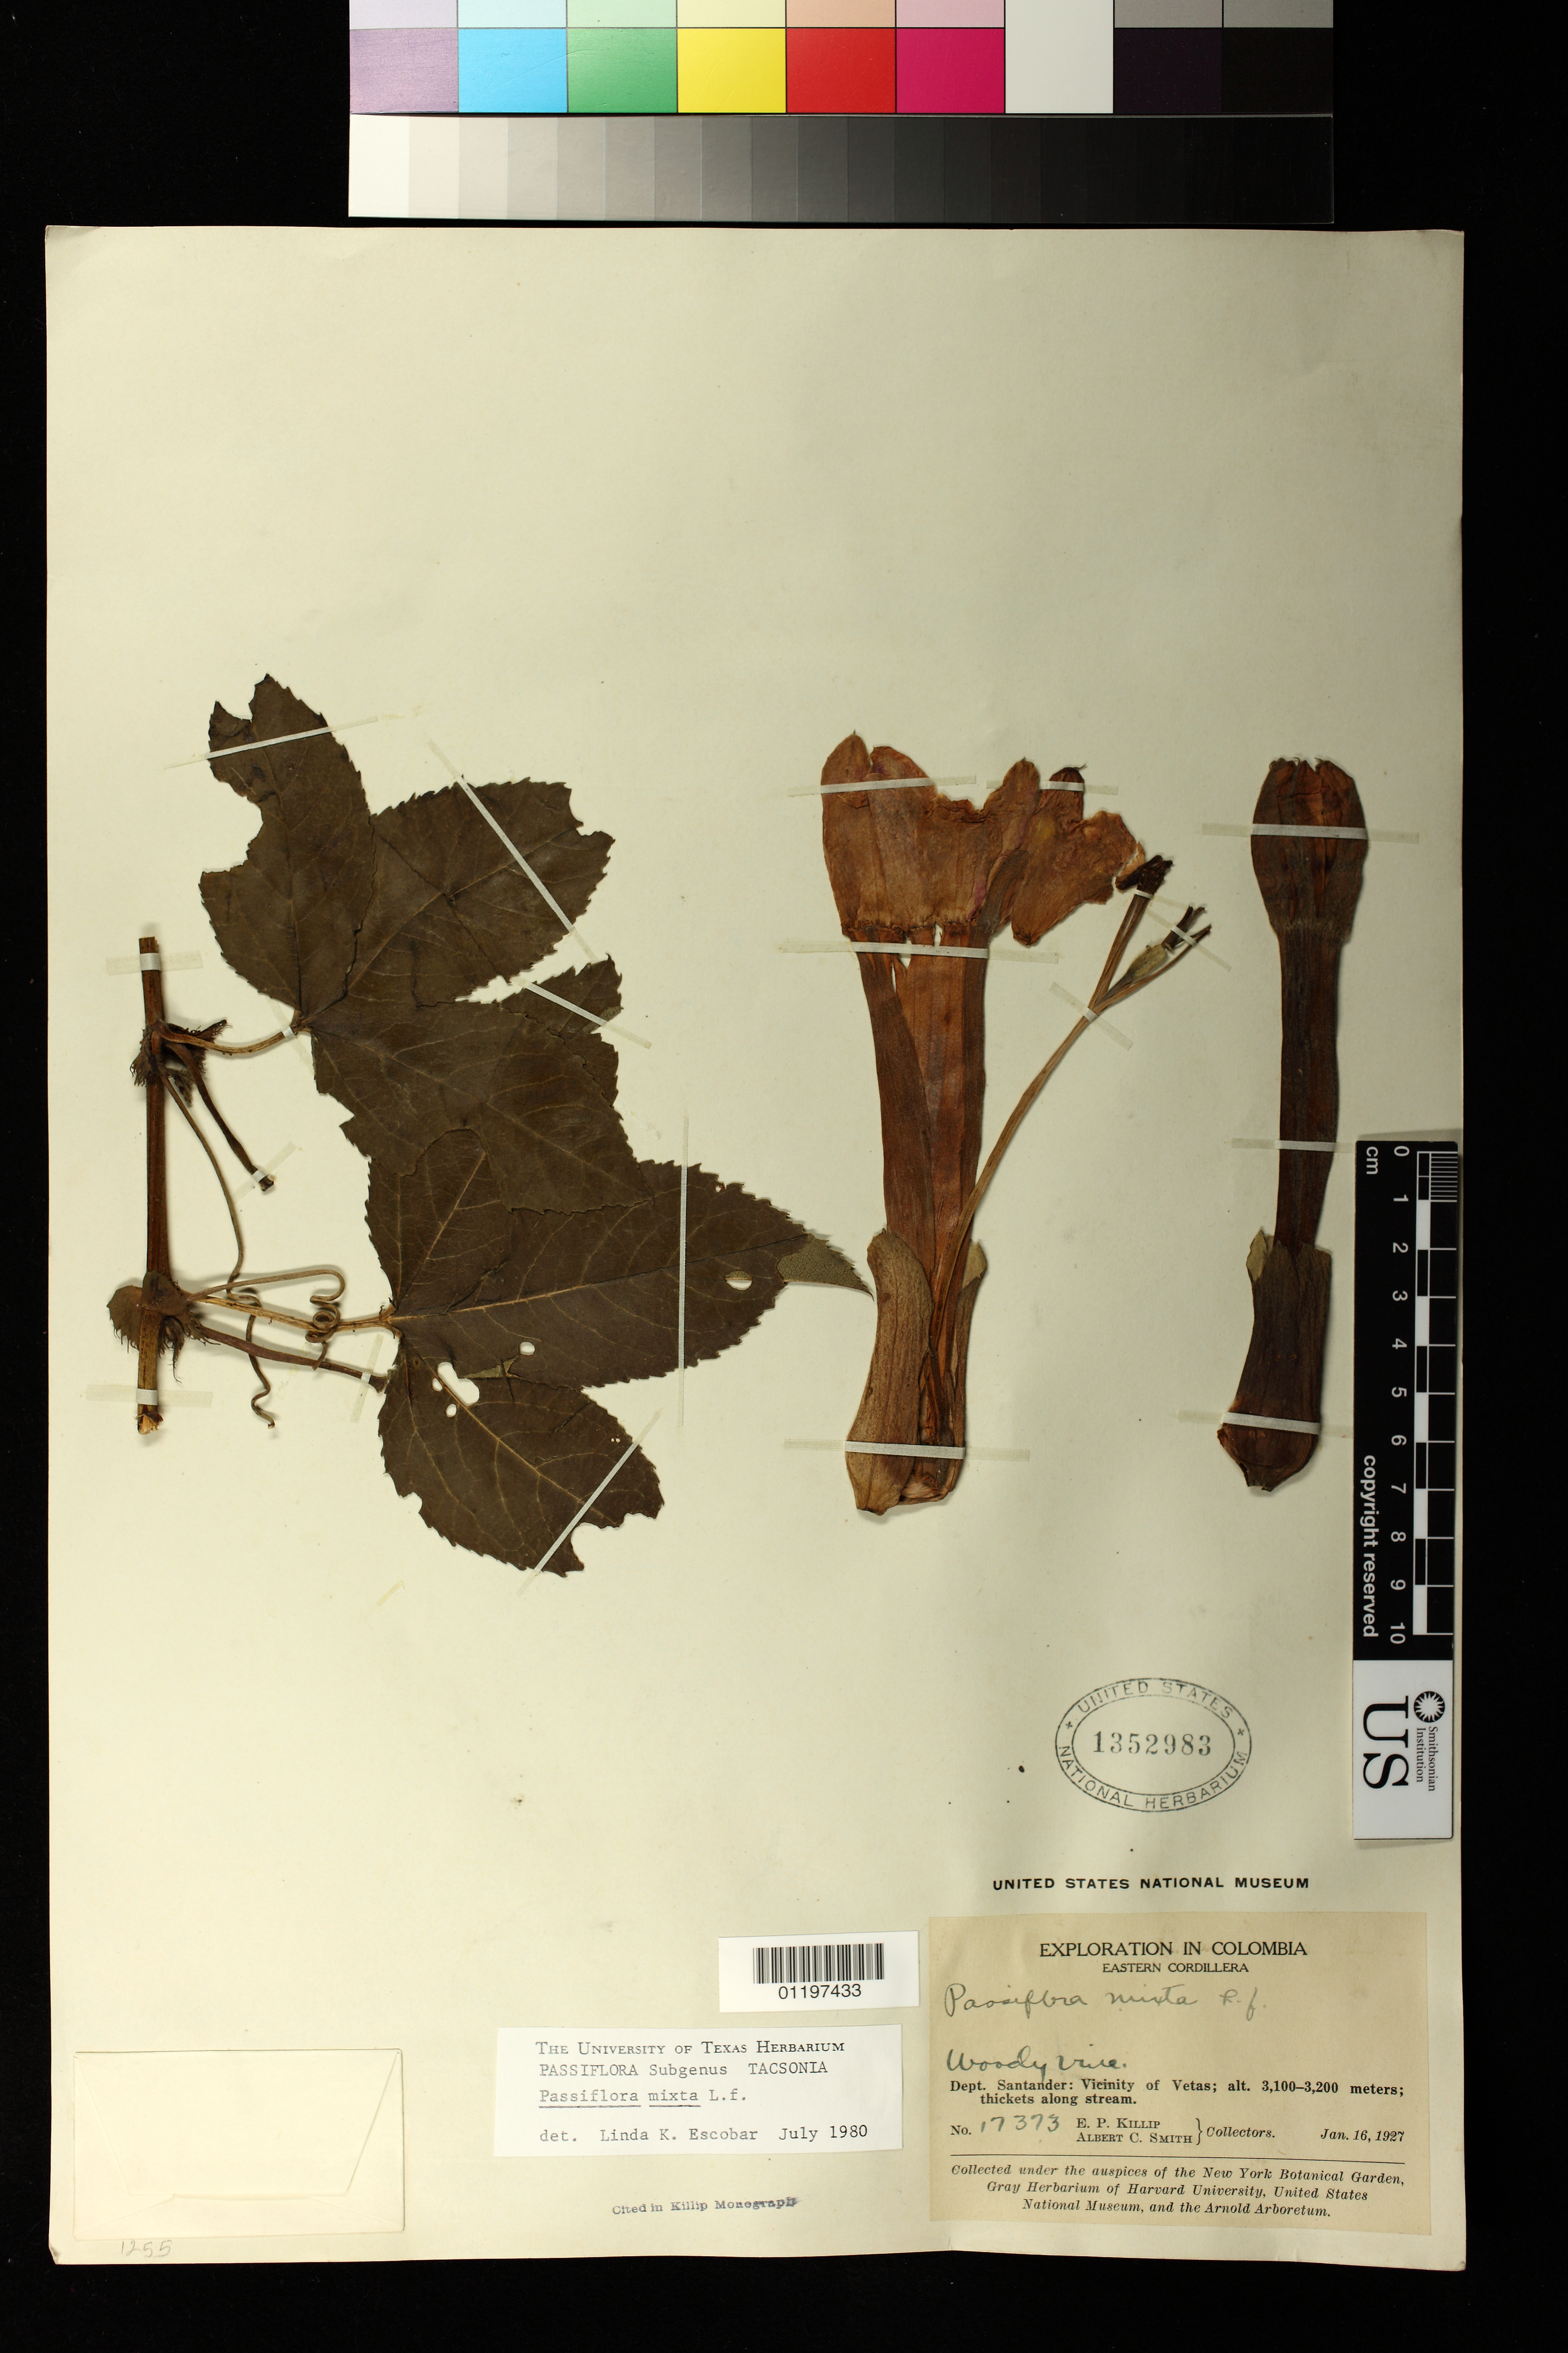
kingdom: Plantae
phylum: Tracheophyta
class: Magnoliopsida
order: Malpighiales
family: Passifloraceae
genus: Passiflora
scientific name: Passiflora mixta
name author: L. f.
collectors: E. P. Killip & A. C. Smith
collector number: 17373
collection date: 1927-01-16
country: Colombia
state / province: Santander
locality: Vicinity of Vetas; alt. 3,100-3,200 meters; thickets along stream.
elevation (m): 3100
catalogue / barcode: US 1352983